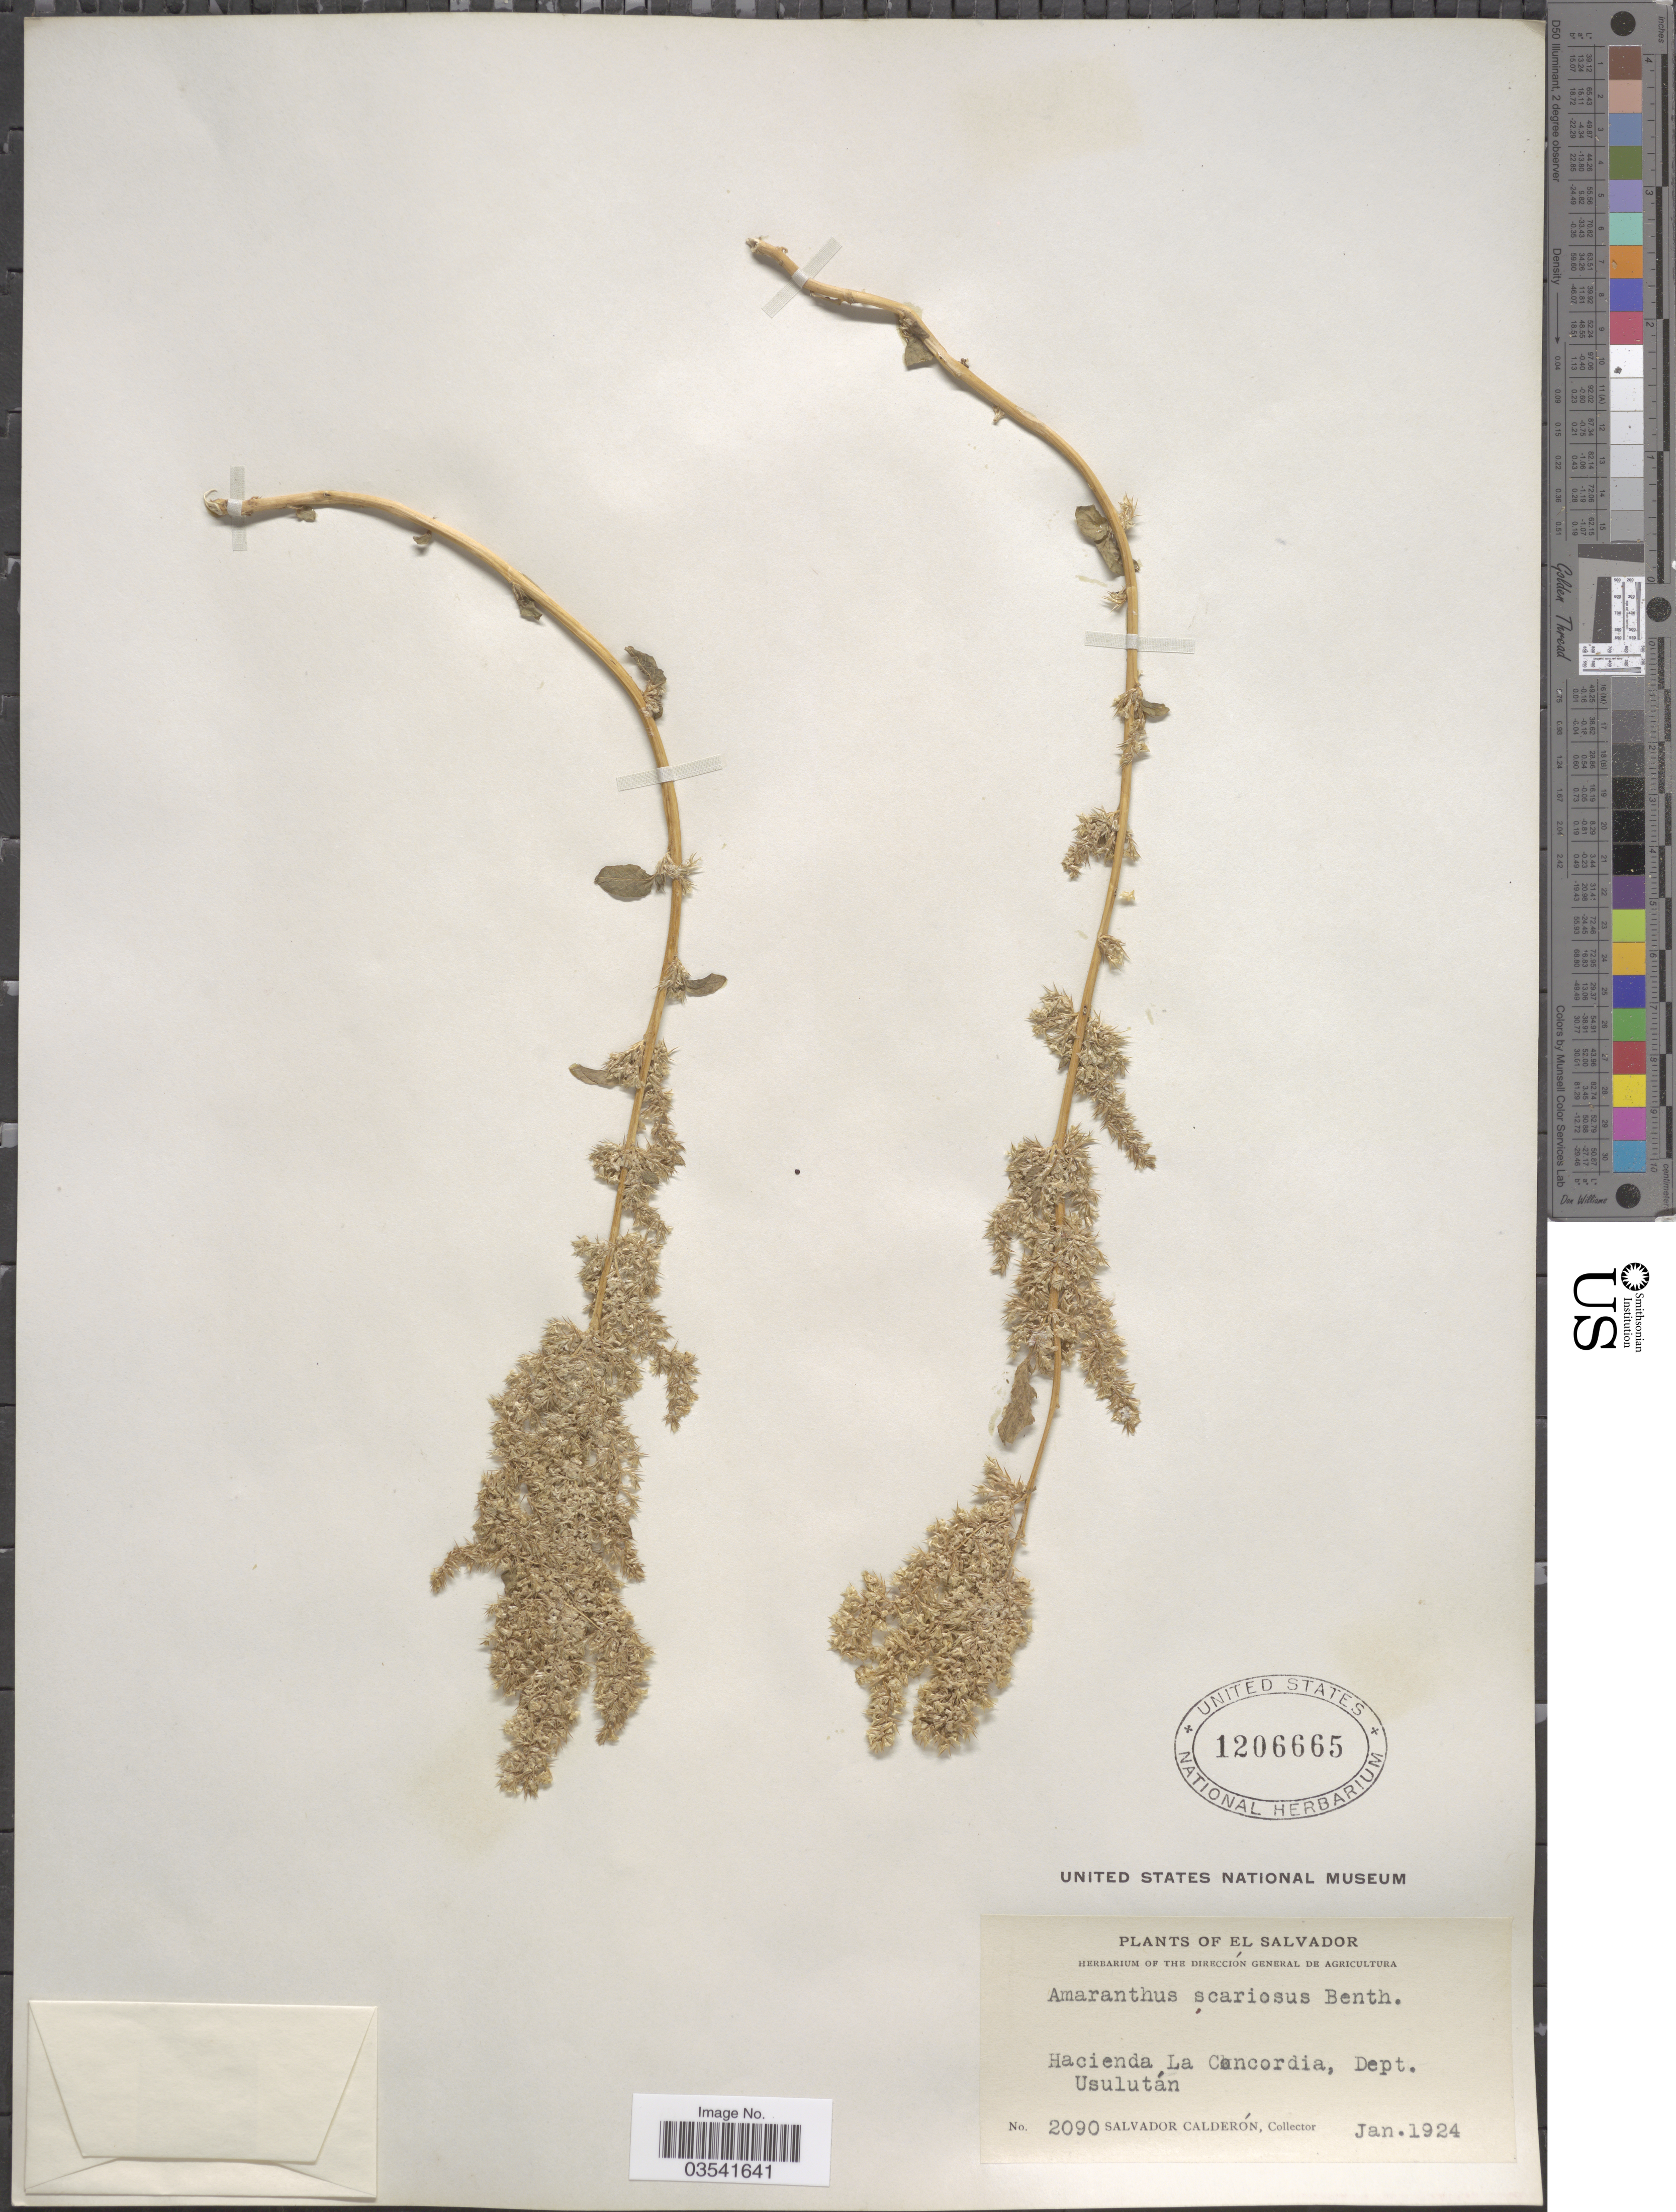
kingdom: Plantae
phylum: Tracheophyta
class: Magnoliopsida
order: Caryophyllales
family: Amaranthaceae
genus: Amaranthus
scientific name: Amaranthus scariosus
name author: Benth.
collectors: S. Calderón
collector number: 2090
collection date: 1924-01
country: El Salvador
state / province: Usulután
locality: Hacienda La Concordia, Dept. Usulután.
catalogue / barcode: US 1206665